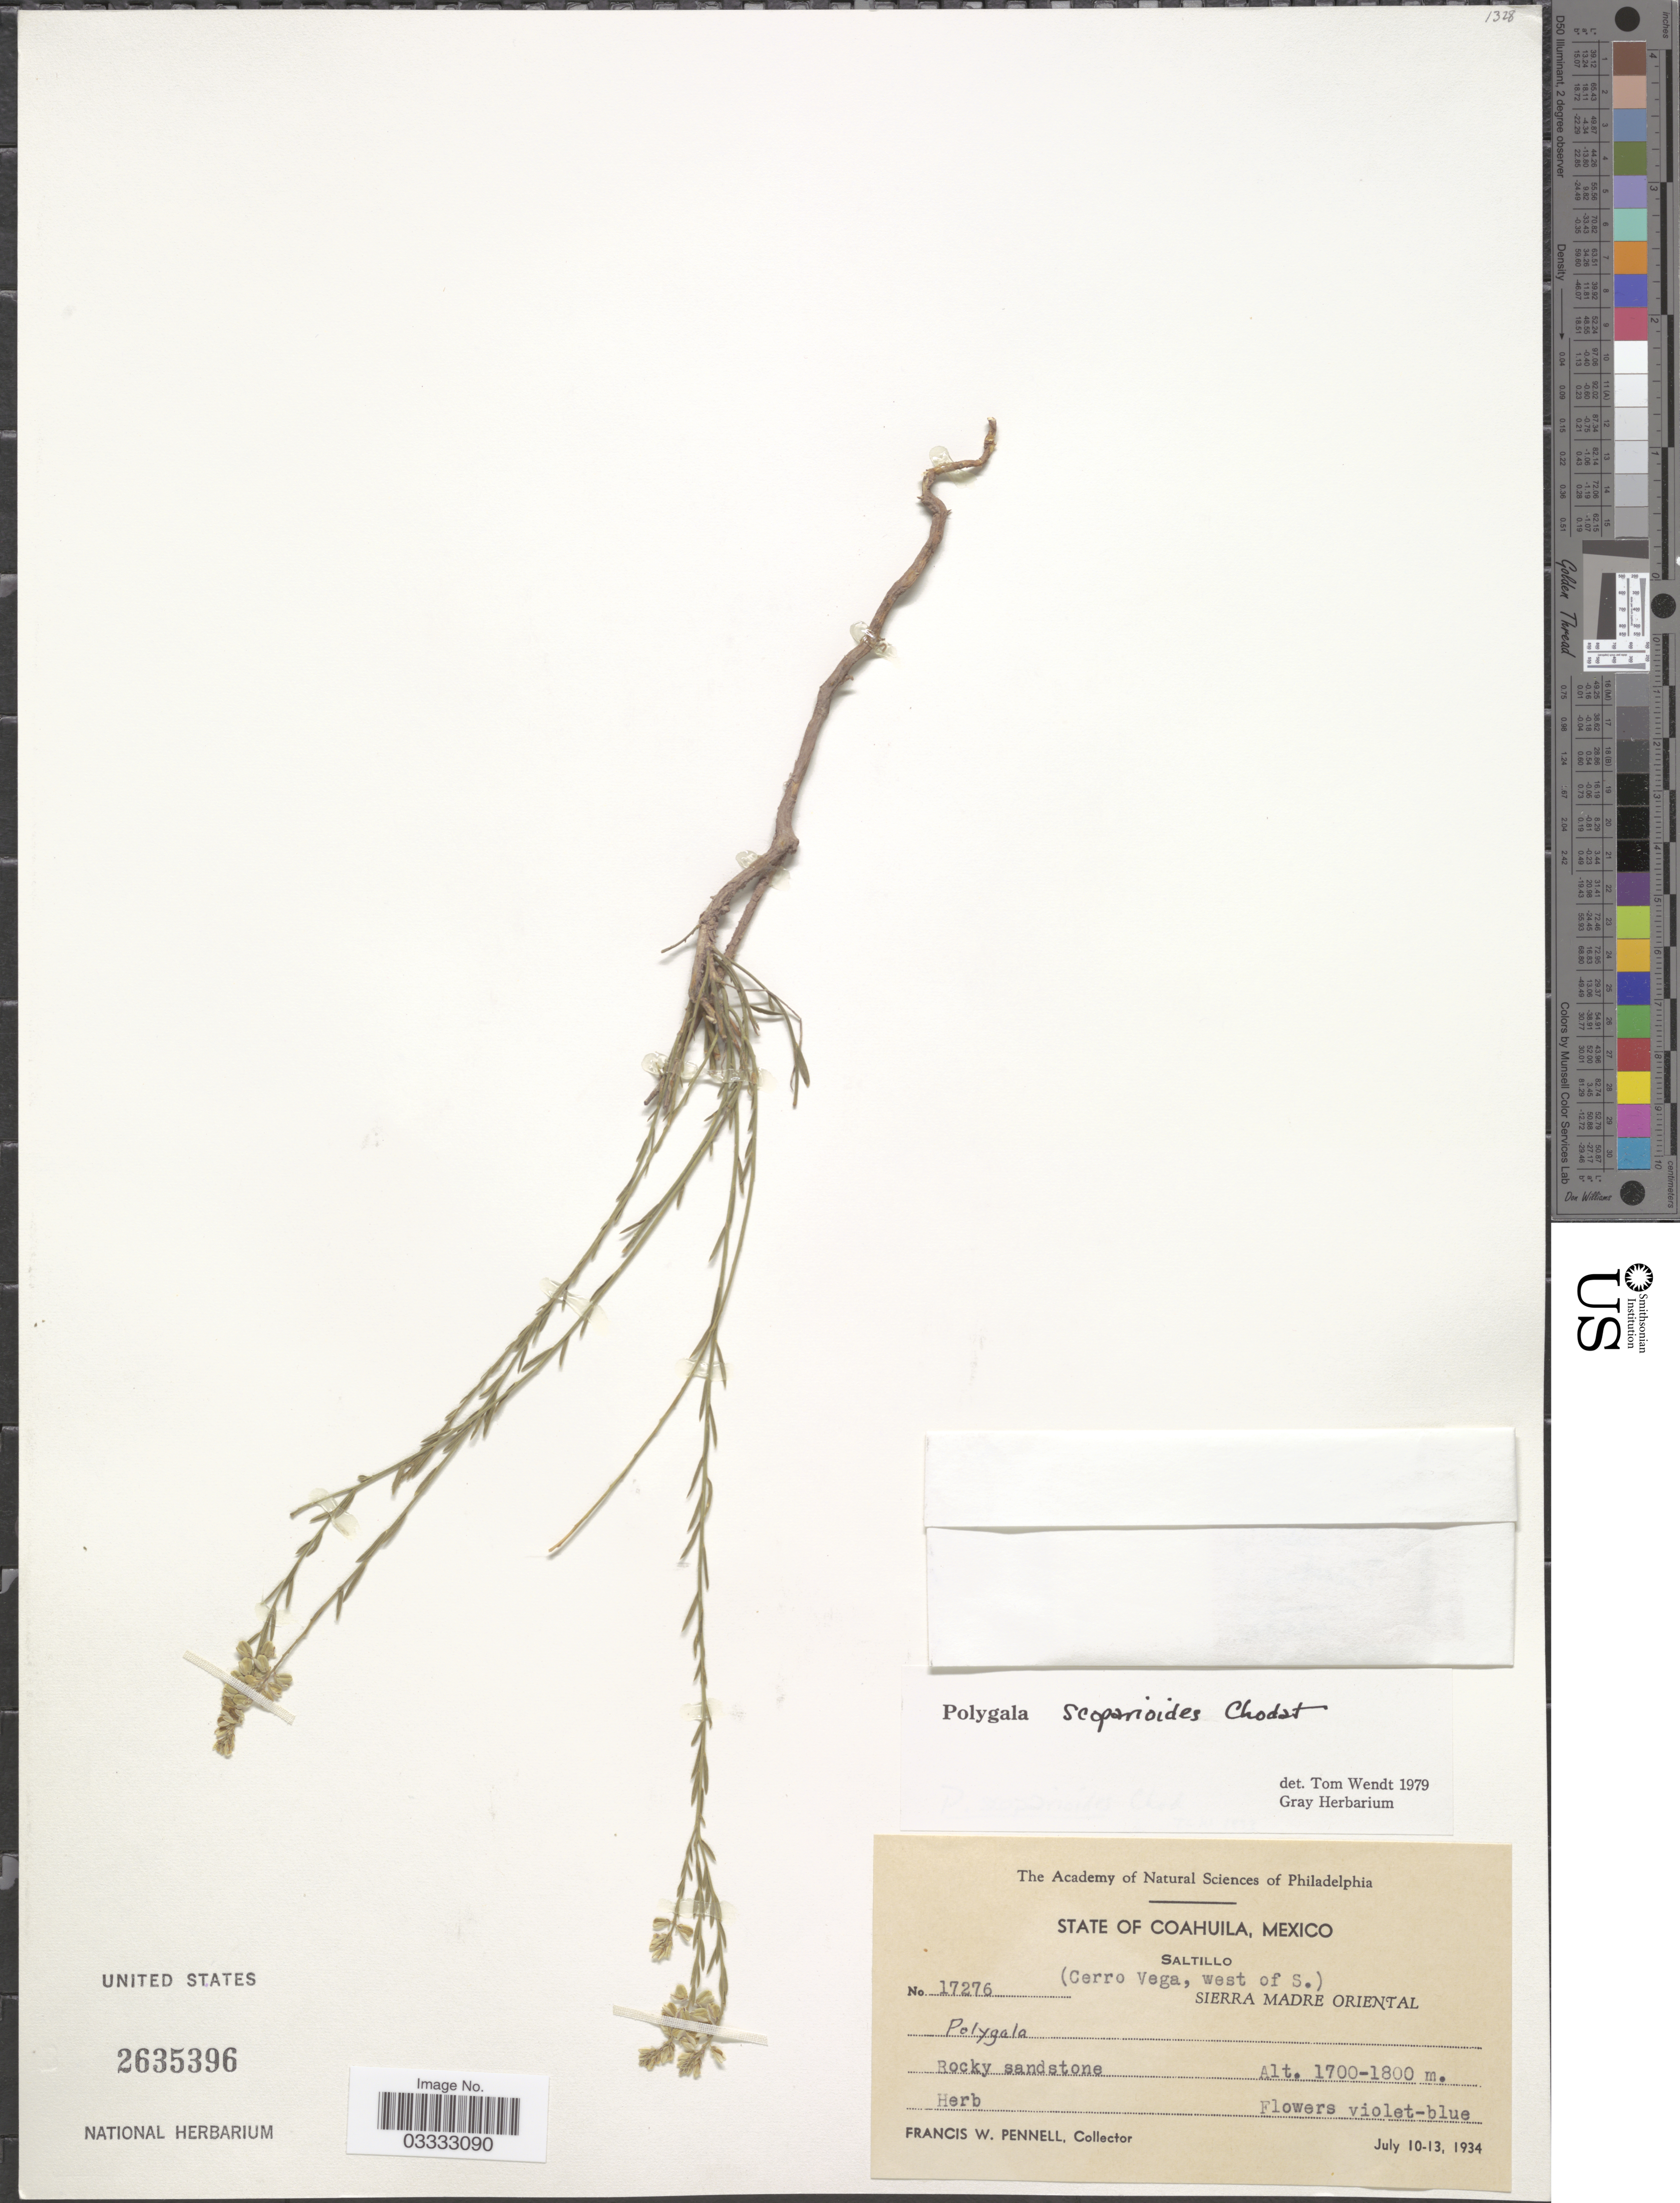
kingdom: Plantae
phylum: Tracheophyta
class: Magnoliopsida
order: Fabales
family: Polygalaceae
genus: Polygala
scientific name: Polygala scoparioides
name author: Chodat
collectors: F. W. Pennell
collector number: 17276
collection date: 1934-07-10/1934-07-13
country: Mexico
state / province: Coahuila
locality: Saltillo (Cerro Vega, west of S.) Sierra Madre Oriental.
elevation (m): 1700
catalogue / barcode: US 2635396